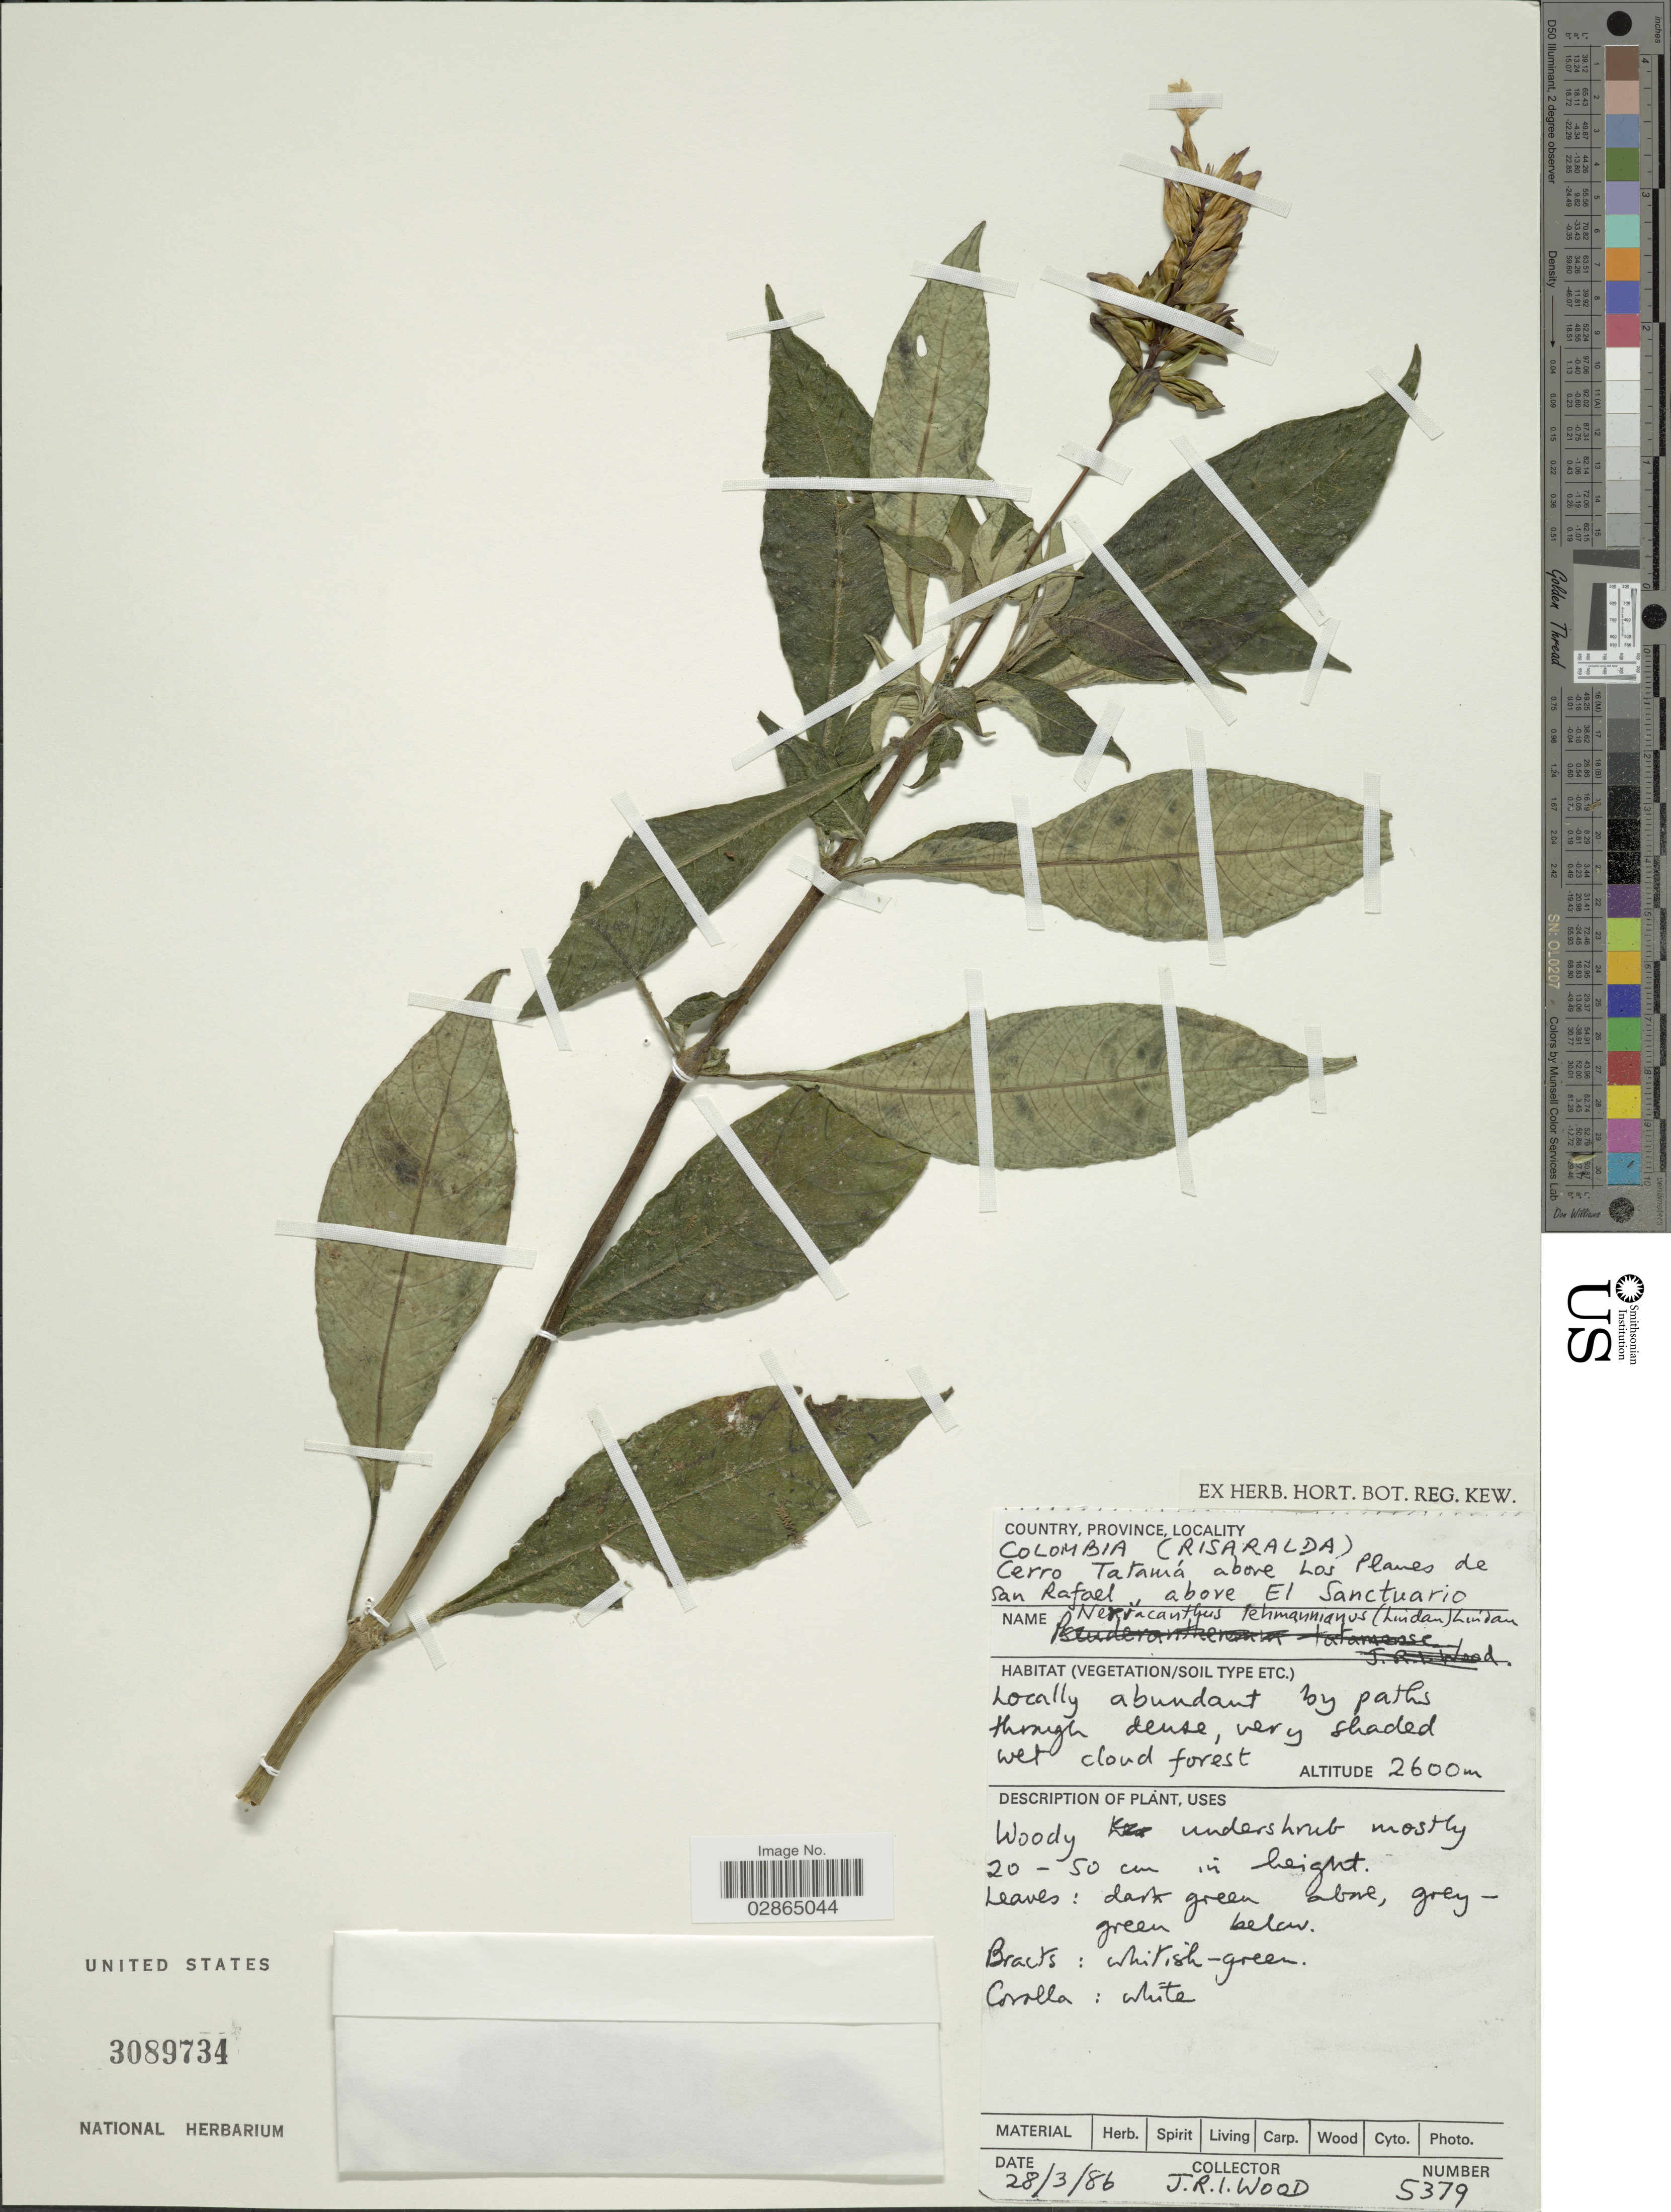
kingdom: Plantae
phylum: Tracheophyta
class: Magnoliopsida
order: Lamiales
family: Acanthaceae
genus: Neriacanthus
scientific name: Neriacanthus lehmannianus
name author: (Lindau) Lindau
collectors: J. R. I. Wood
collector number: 5379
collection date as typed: Transcribed d/m/y: 28/3/86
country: Colombia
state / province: Risaralda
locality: Cerro Tatamá above Los Planes de San Rafael above El Sanctuario.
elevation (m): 2600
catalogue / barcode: US 3089734